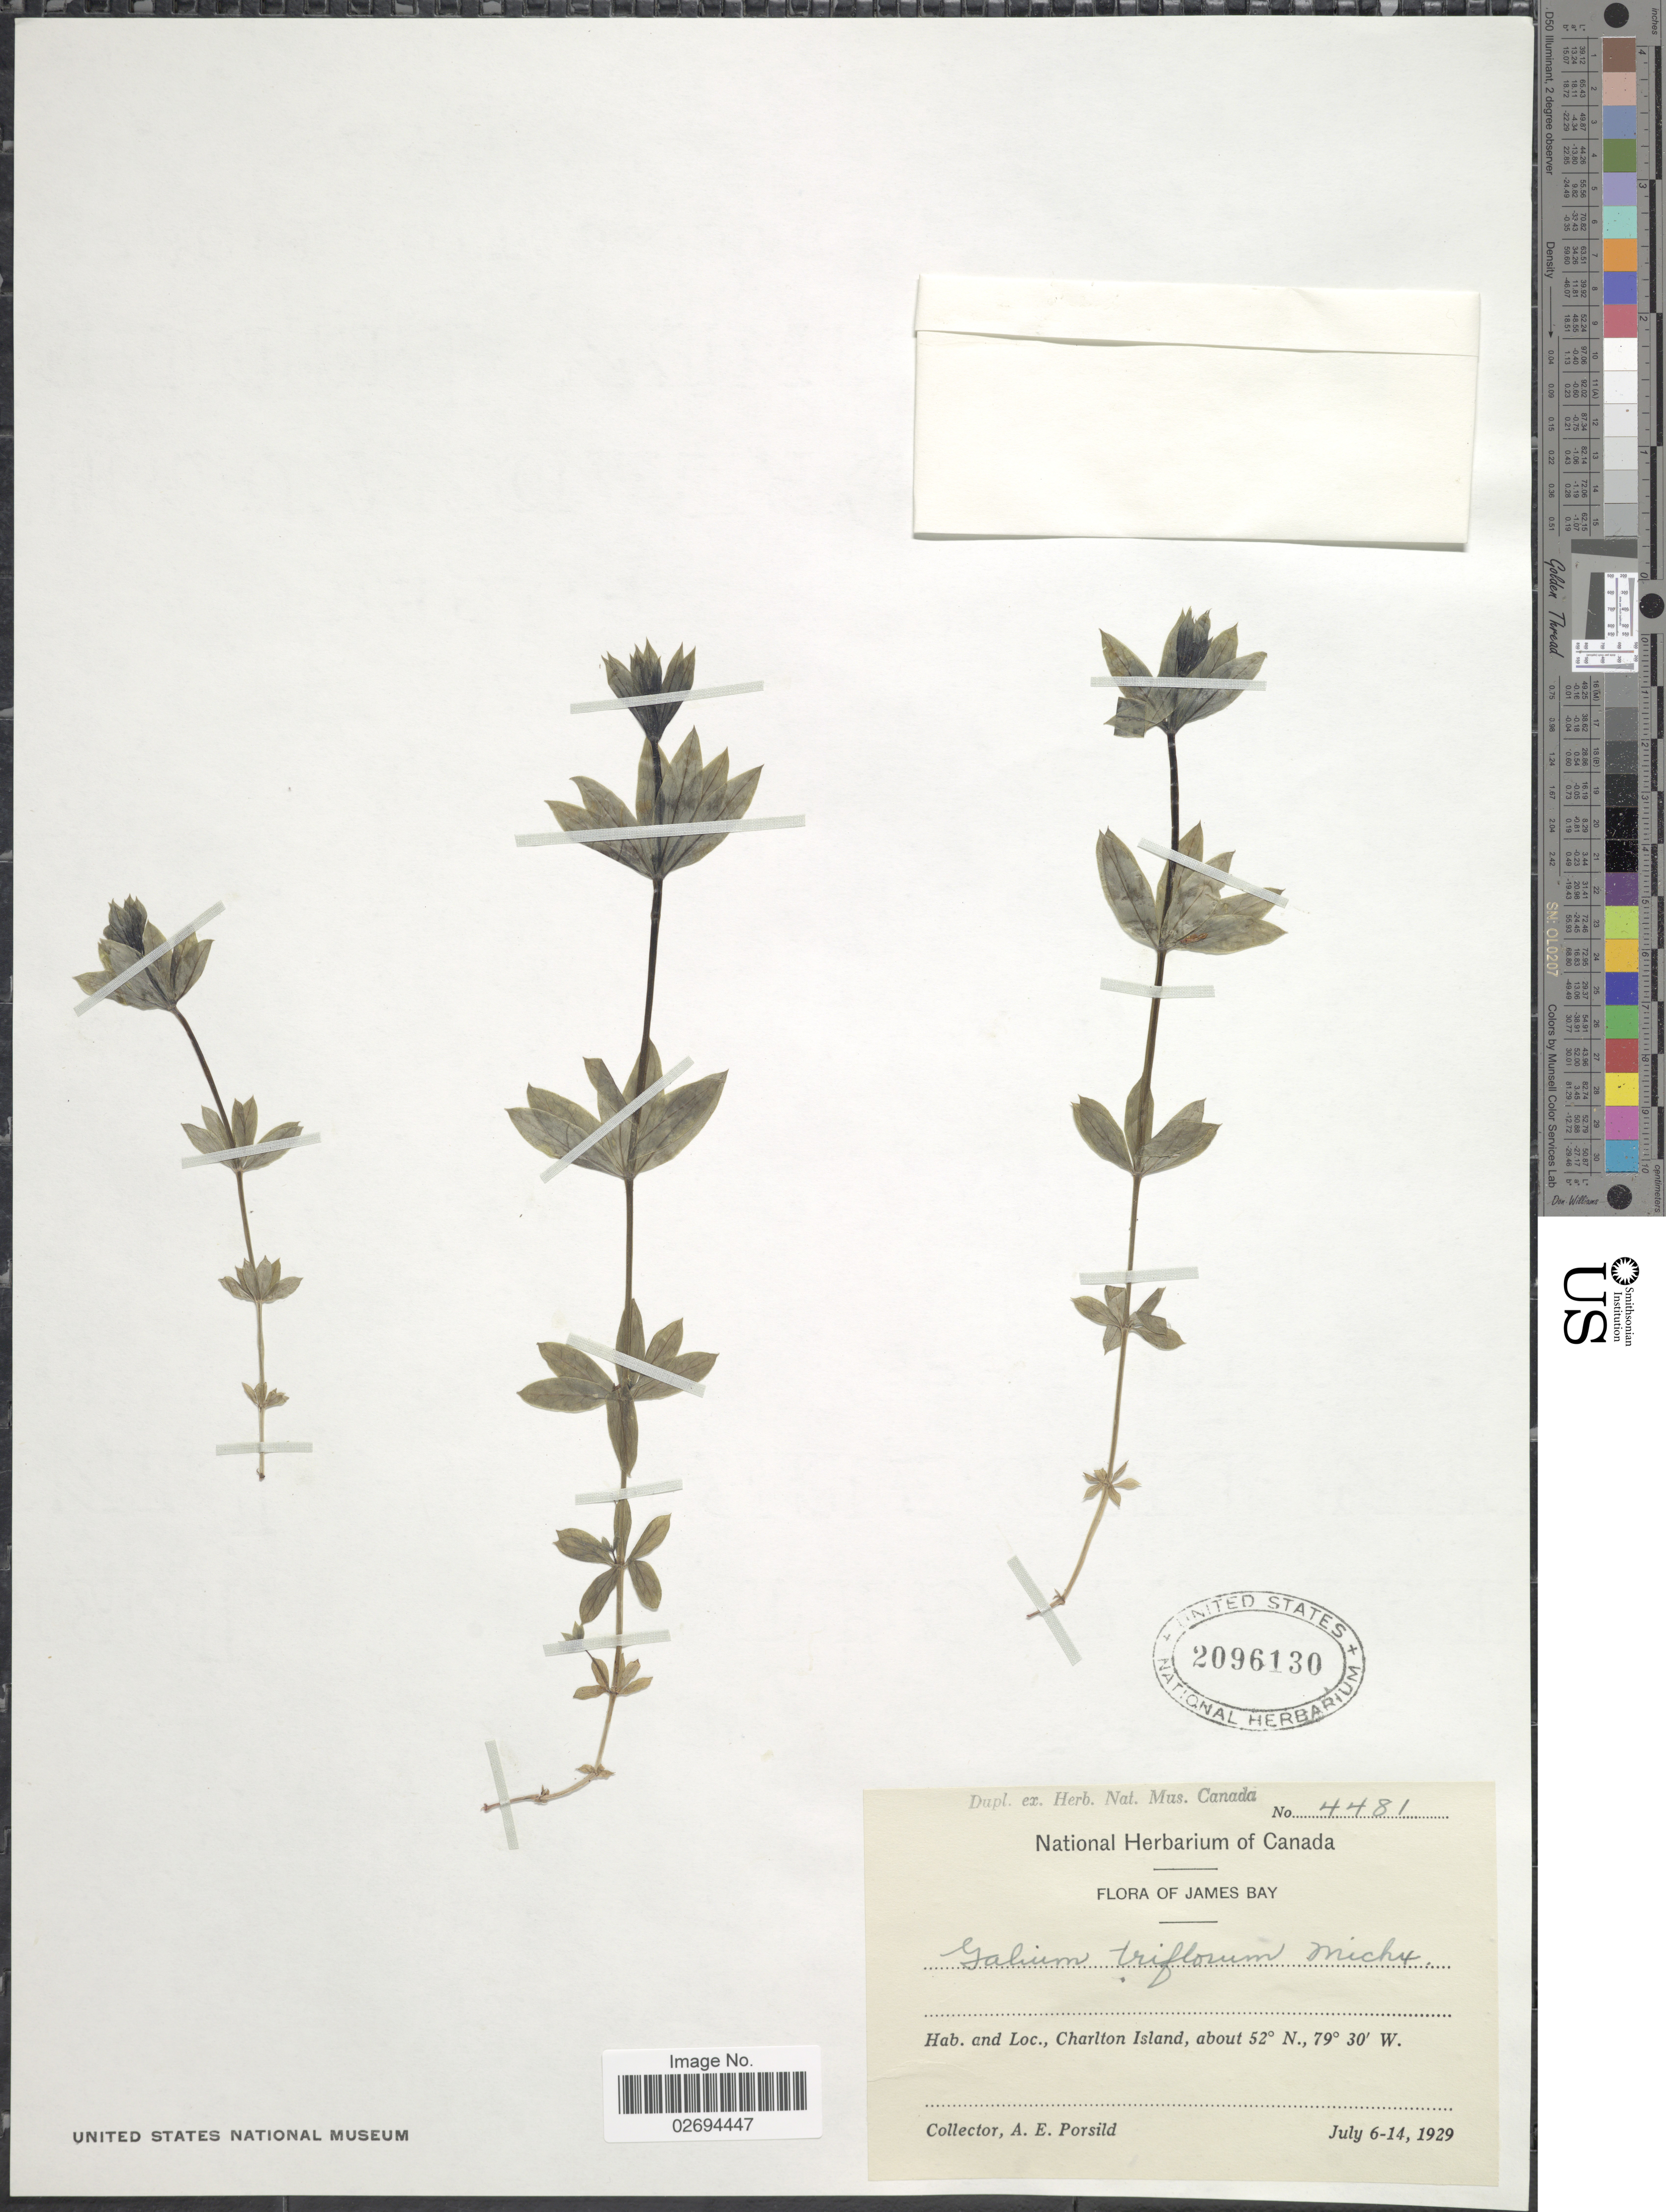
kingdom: Plantae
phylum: Tracheophyta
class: Magnoliopsida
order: Gentianales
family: Rubiaceae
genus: Galium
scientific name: Galium triflorum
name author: Michx.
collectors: A. E. Porsild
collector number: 4481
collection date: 1929-07-06/1929-07-14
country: Canada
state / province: Nunavut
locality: James Bay. Charlton Island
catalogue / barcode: US 2096130